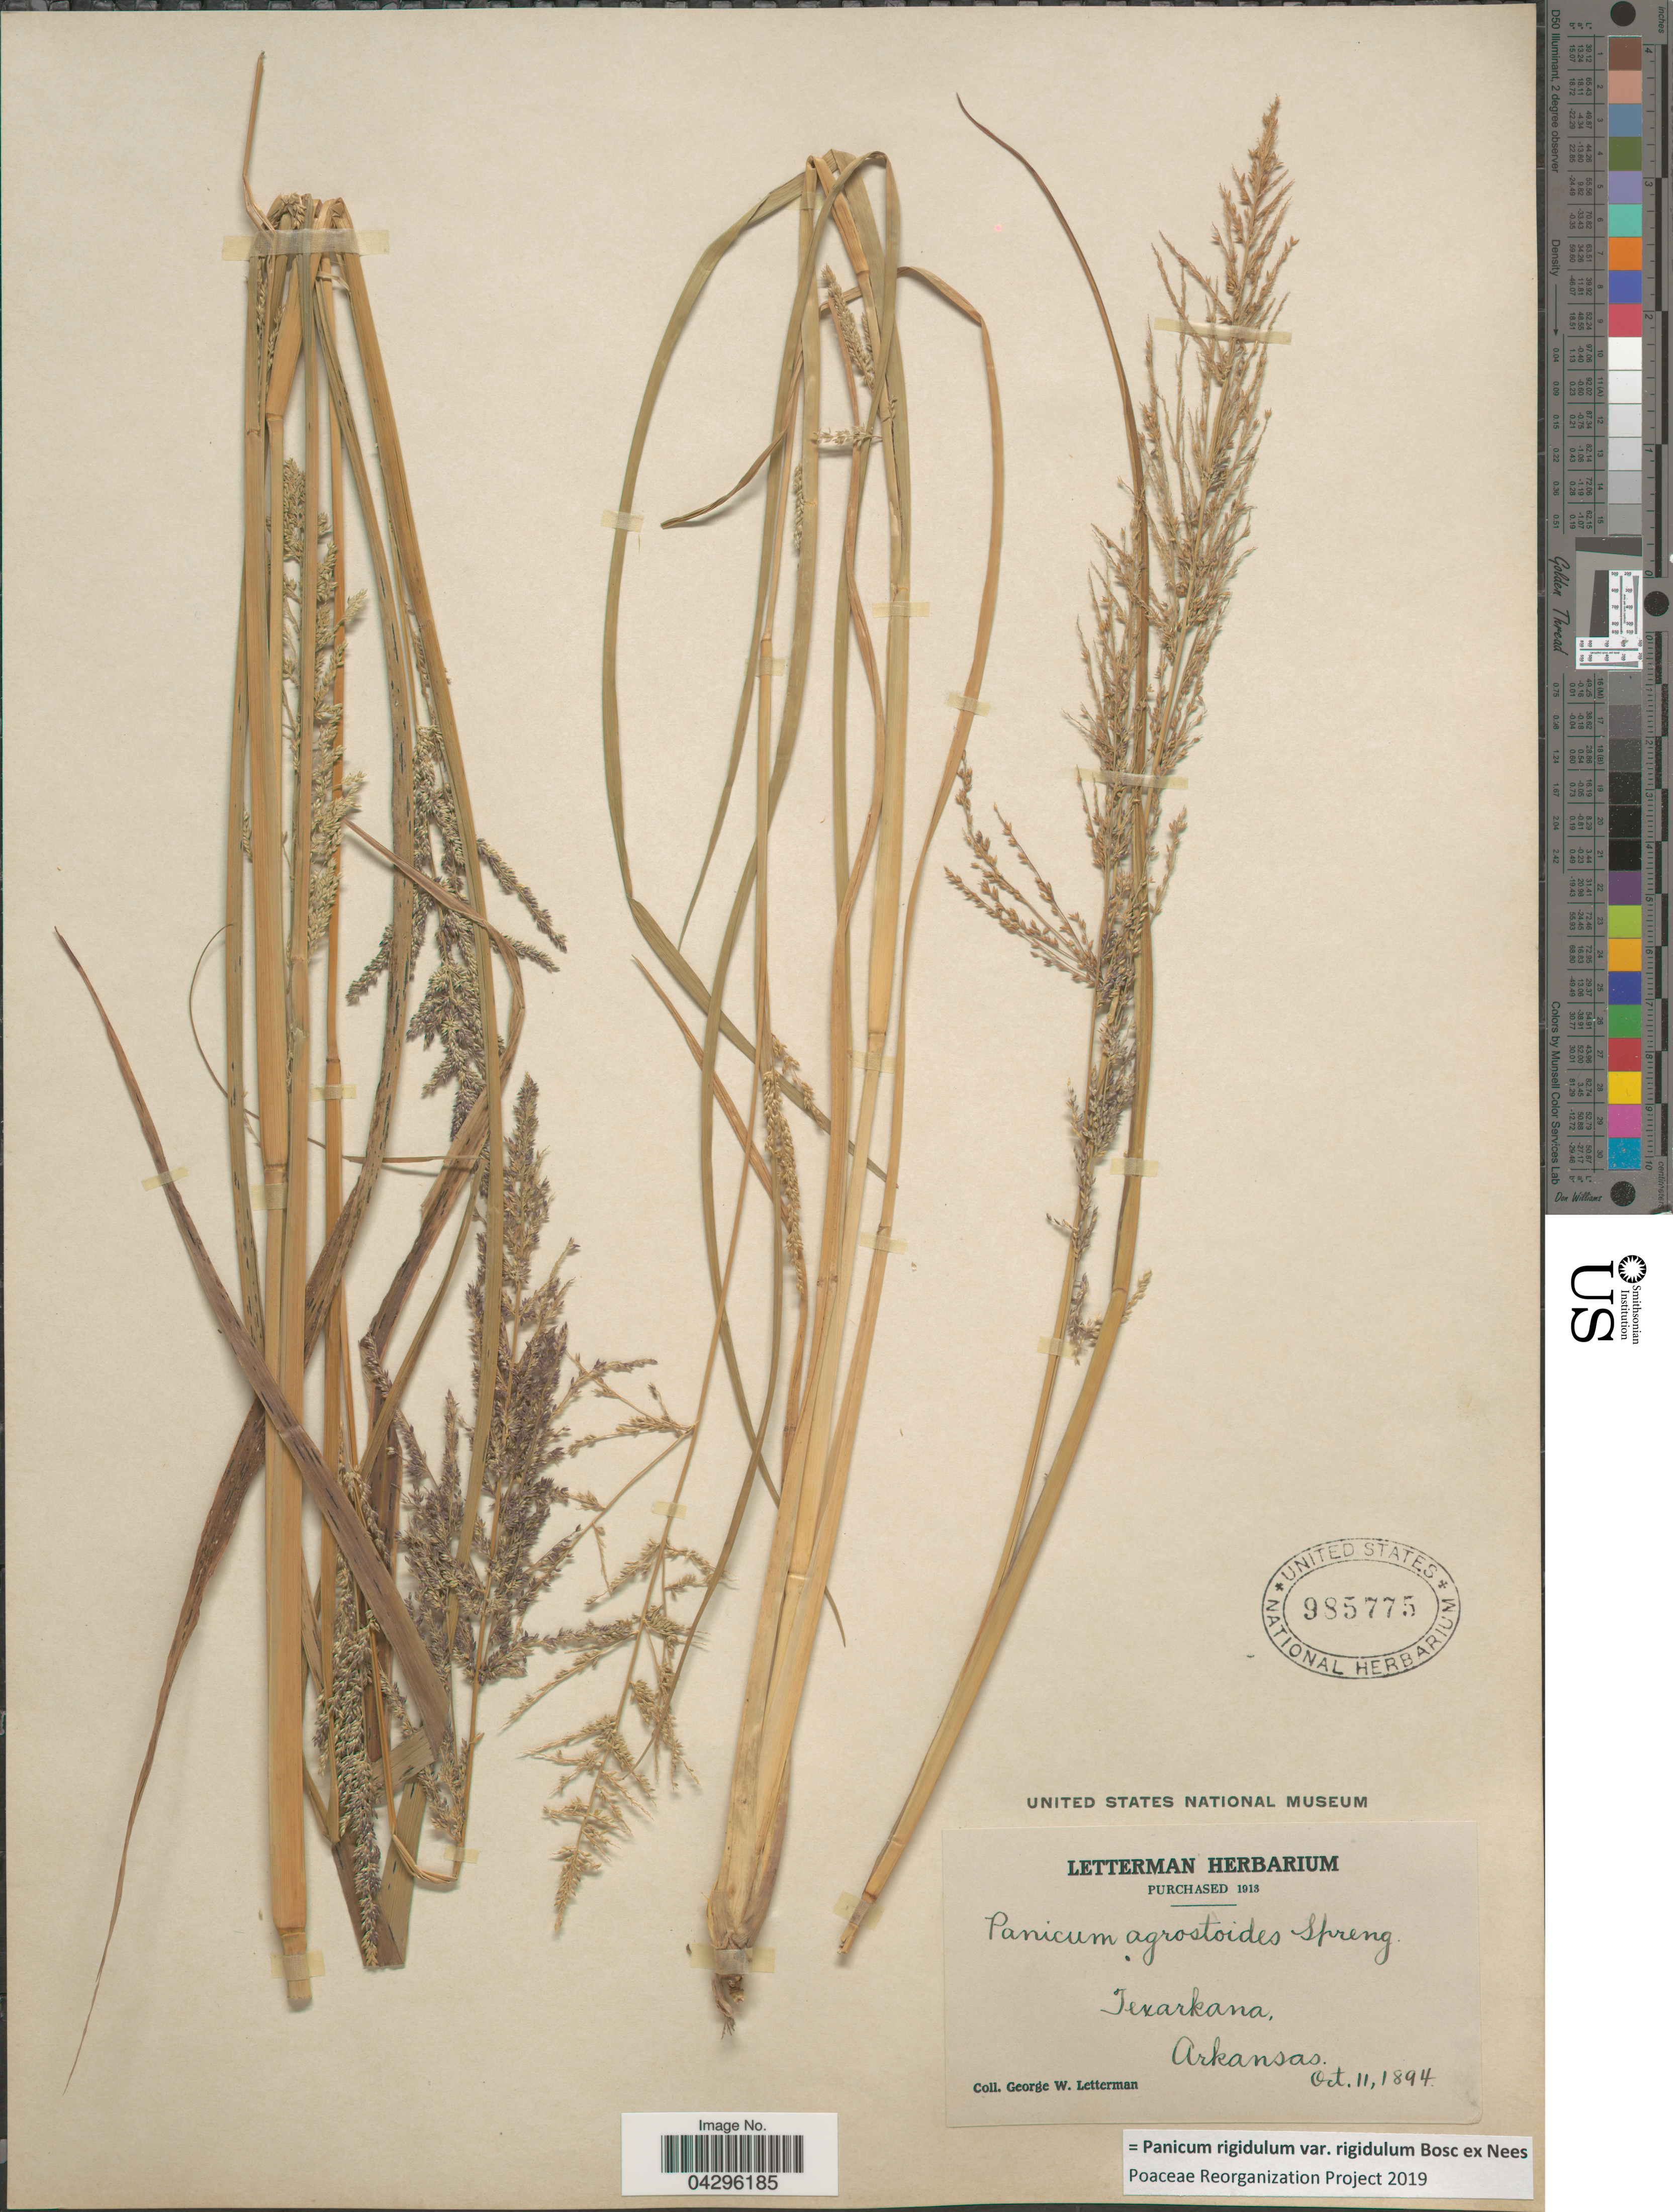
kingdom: Plantae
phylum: Tracheophyta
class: Liliopsida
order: Poales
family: Poaceae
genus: Panicum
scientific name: Panicum rigidulum var. rigidulum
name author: Bosc ex Nees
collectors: G. W. Letterman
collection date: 1894-10-11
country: United States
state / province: Arkansas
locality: Texarkana.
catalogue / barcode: US 985775